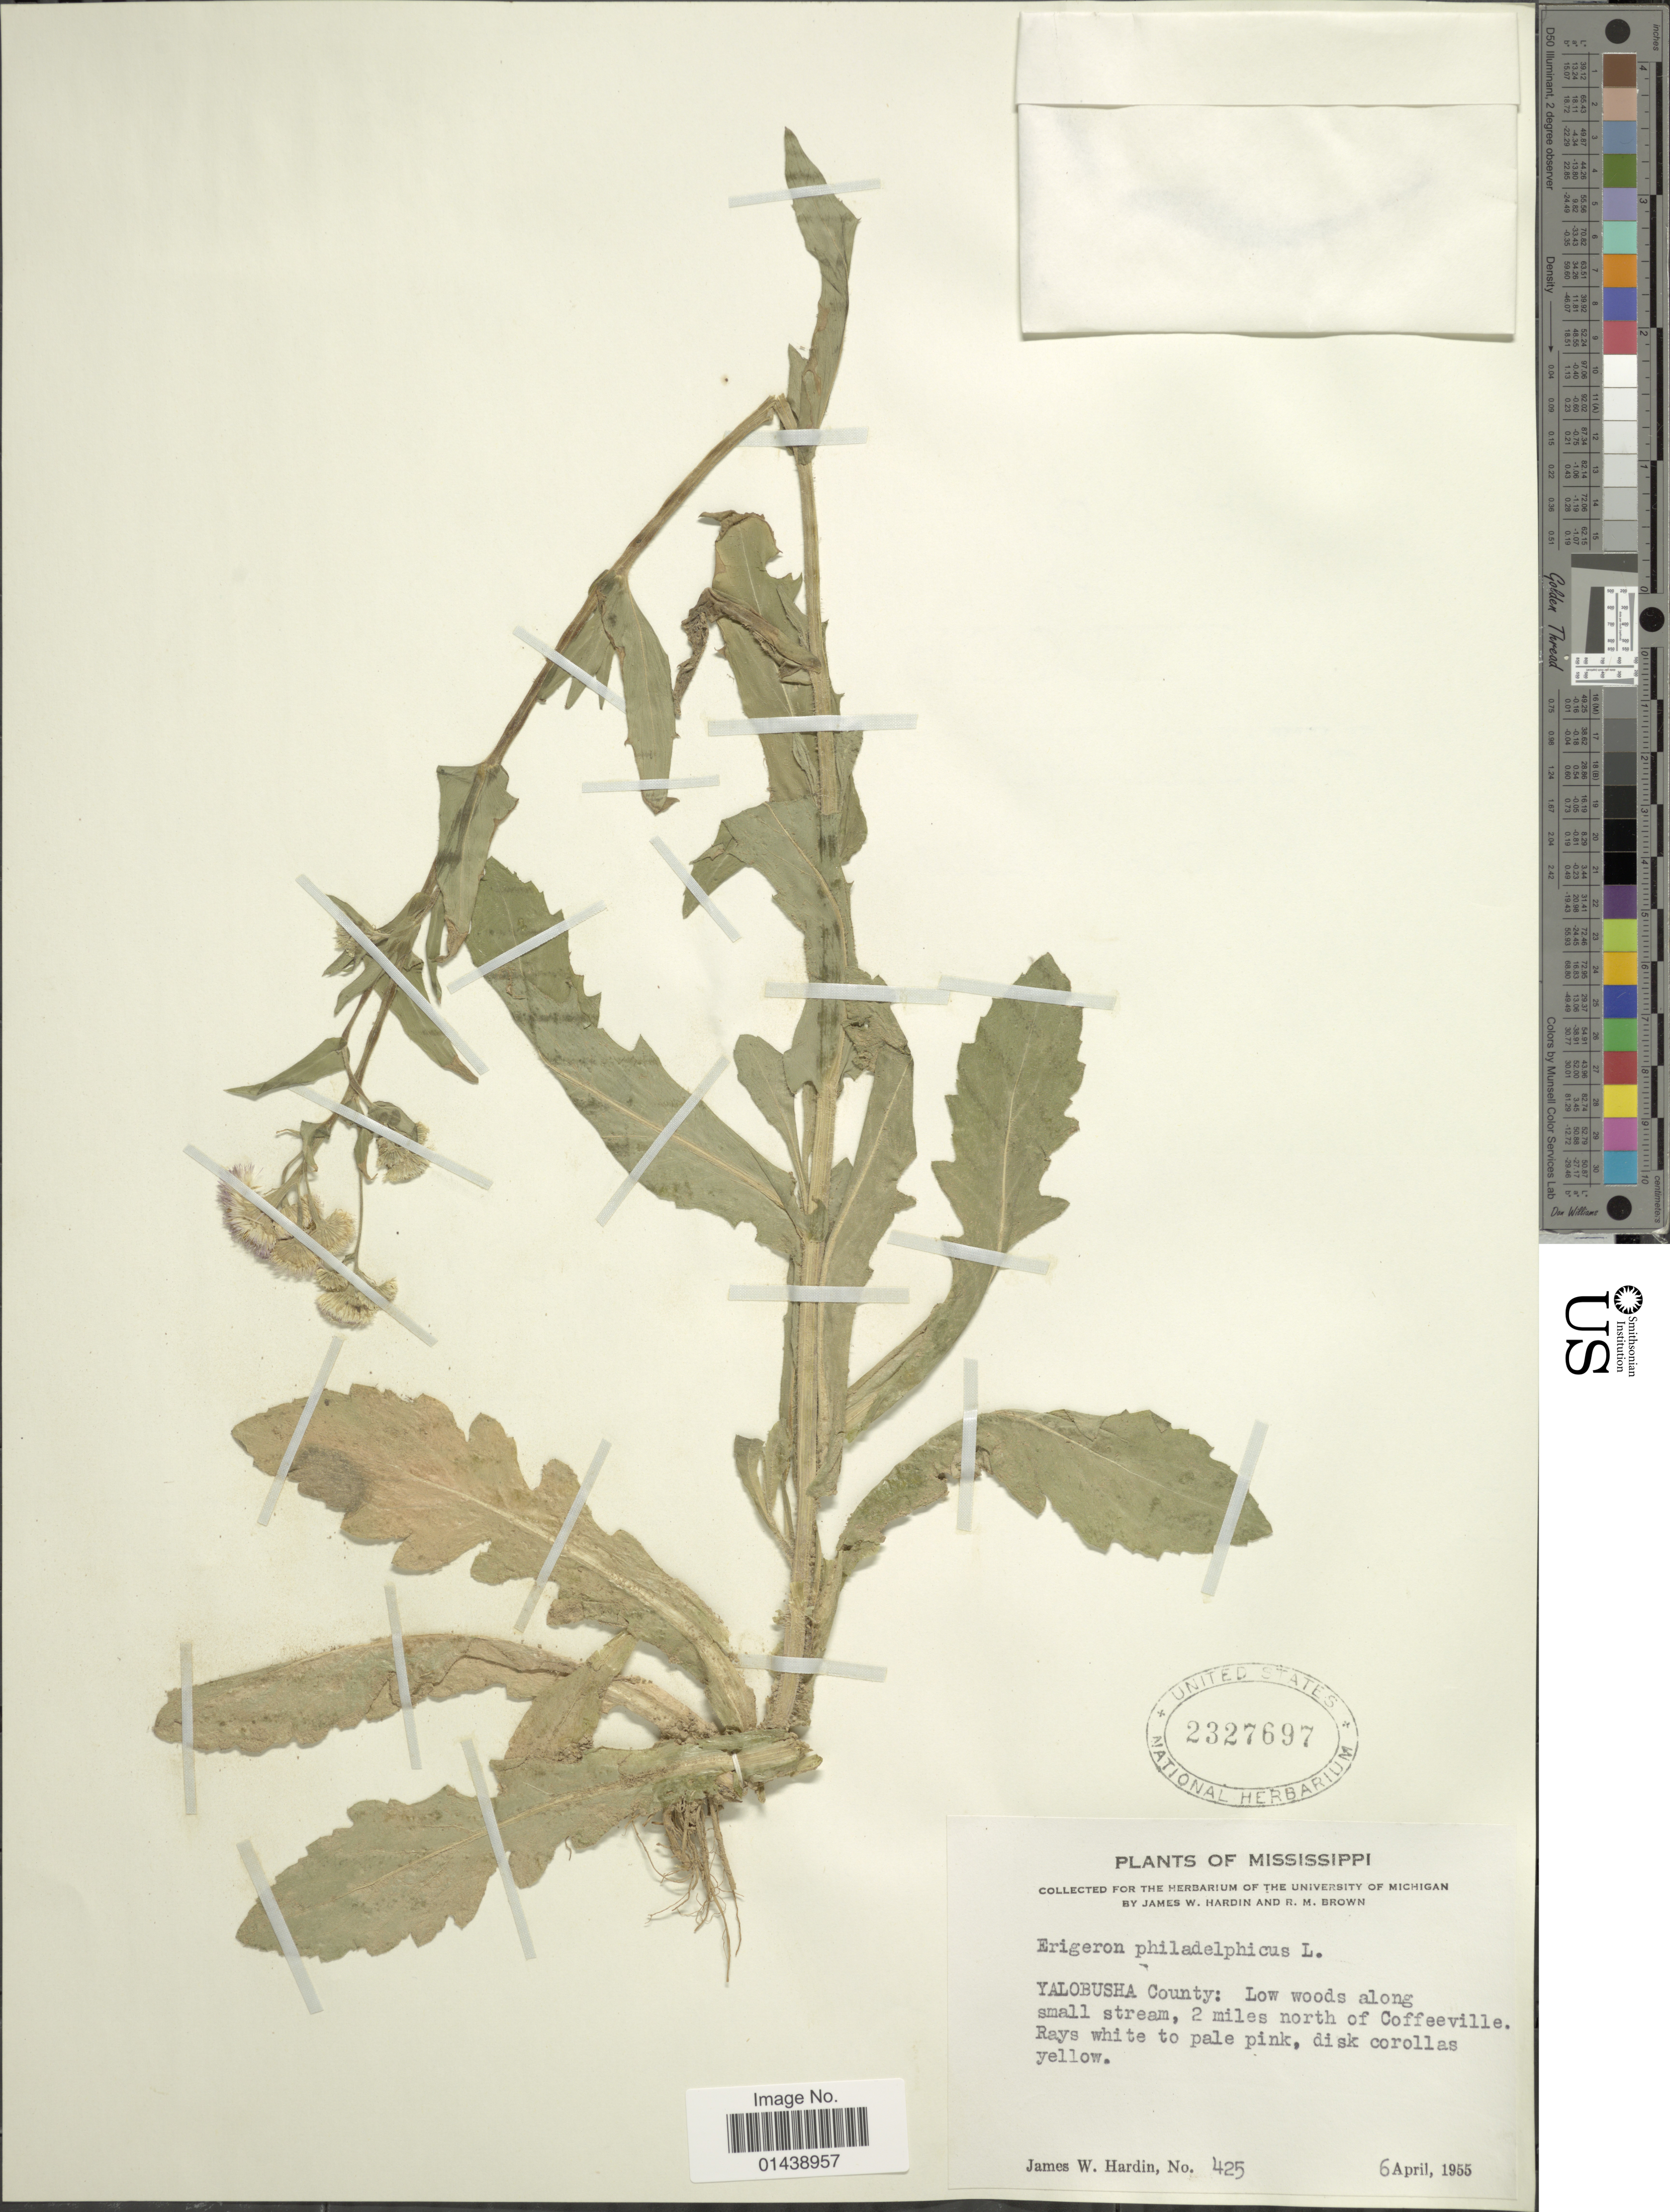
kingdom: Plantae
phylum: Tracheophyta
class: Magnoliopsida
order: Asterales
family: Asteraceae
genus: Erigeron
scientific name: Erigeron philadelphicus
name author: L.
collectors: J. W. Hardin & R. M. Brown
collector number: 425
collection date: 1955-04-06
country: United States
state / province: Mississippi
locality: Yalobusha County: 2 miles north of Coffeeville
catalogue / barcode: US 2327697